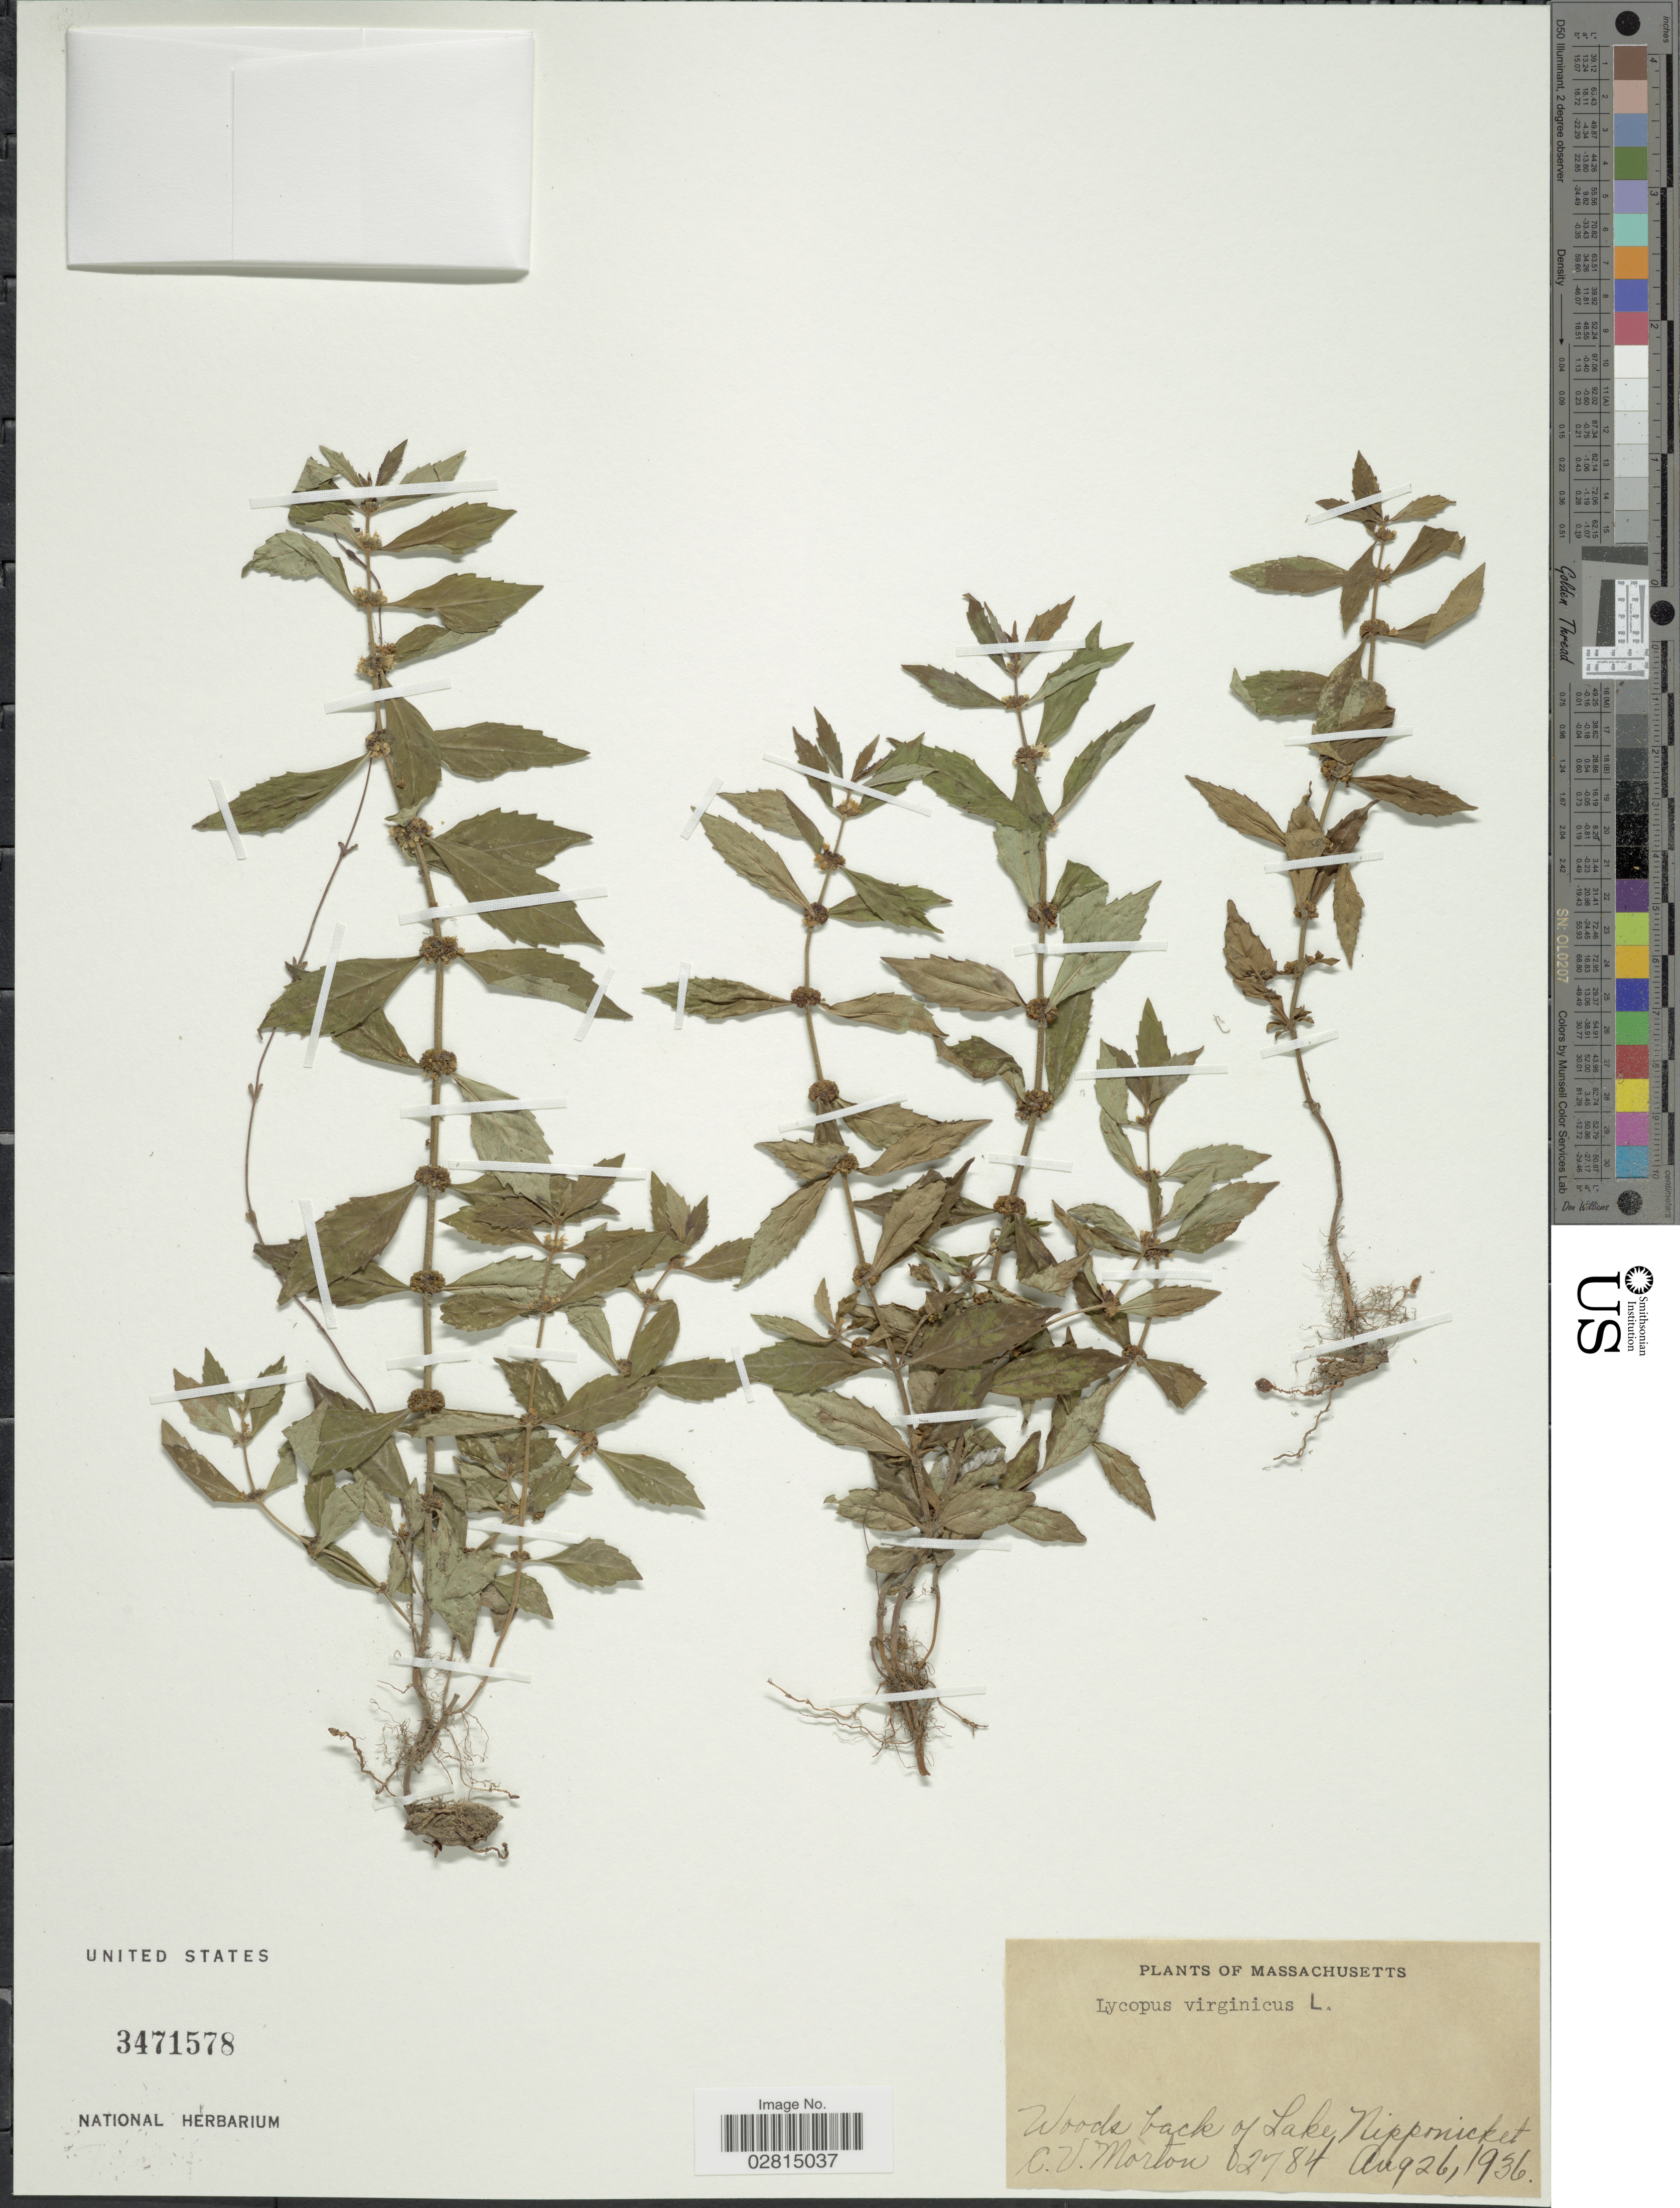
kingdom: Plantae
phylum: Tracheophyta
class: Magnoliopsida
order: Lamiales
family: Lamiaceae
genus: Lycopus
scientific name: Lycopus virginicus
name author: L.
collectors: C. V. Morton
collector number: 82784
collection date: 1936-08-26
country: United States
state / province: Massachusetts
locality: Woods back of Lake Nipponicket.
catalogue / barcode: US 3471578